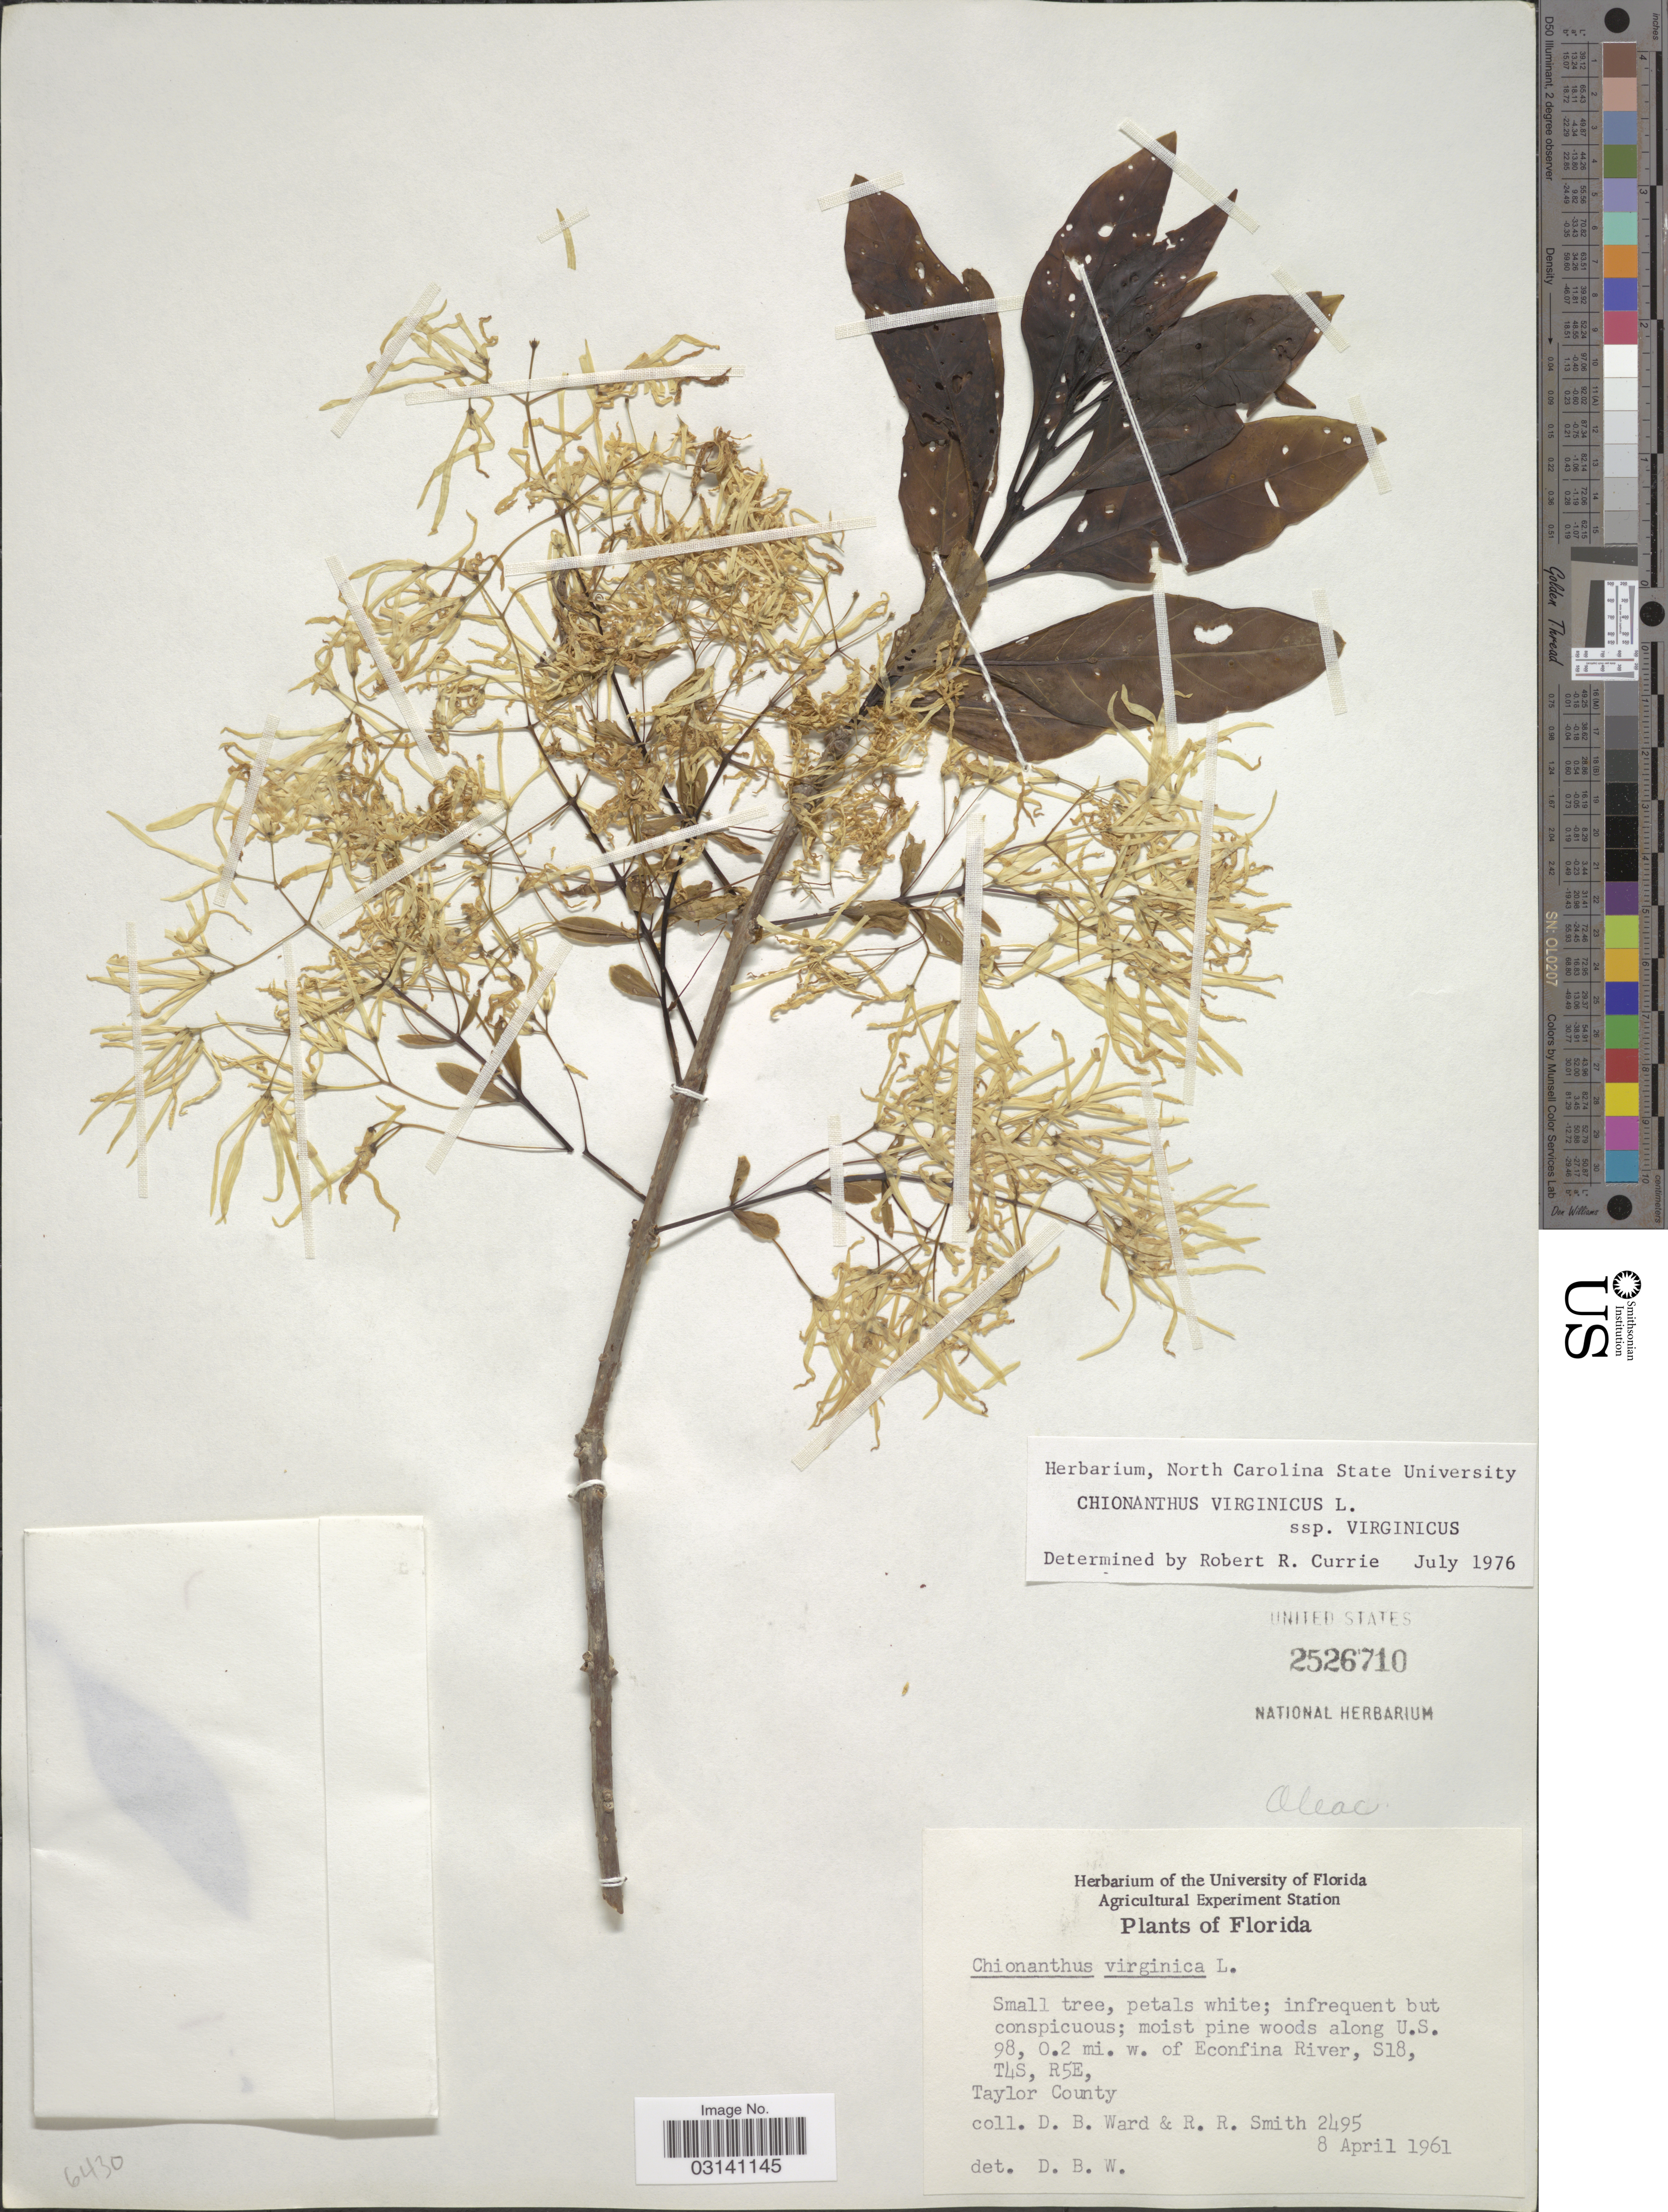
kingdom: Plantae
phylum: Tracheophyta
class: Magnoliopsida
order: Lamiales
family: Oleaceae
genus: Chionanthus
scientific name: Chionanthus virginicus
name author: L.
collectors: D. B. Ward & R. Smith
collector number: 2495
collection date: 1961-04-08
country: United States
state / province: Florida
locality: Along U. S. 98, 0.2 mi. w. of Econfina River, S18, T4S, R5E, Taylor County.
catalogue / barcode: US 2526710